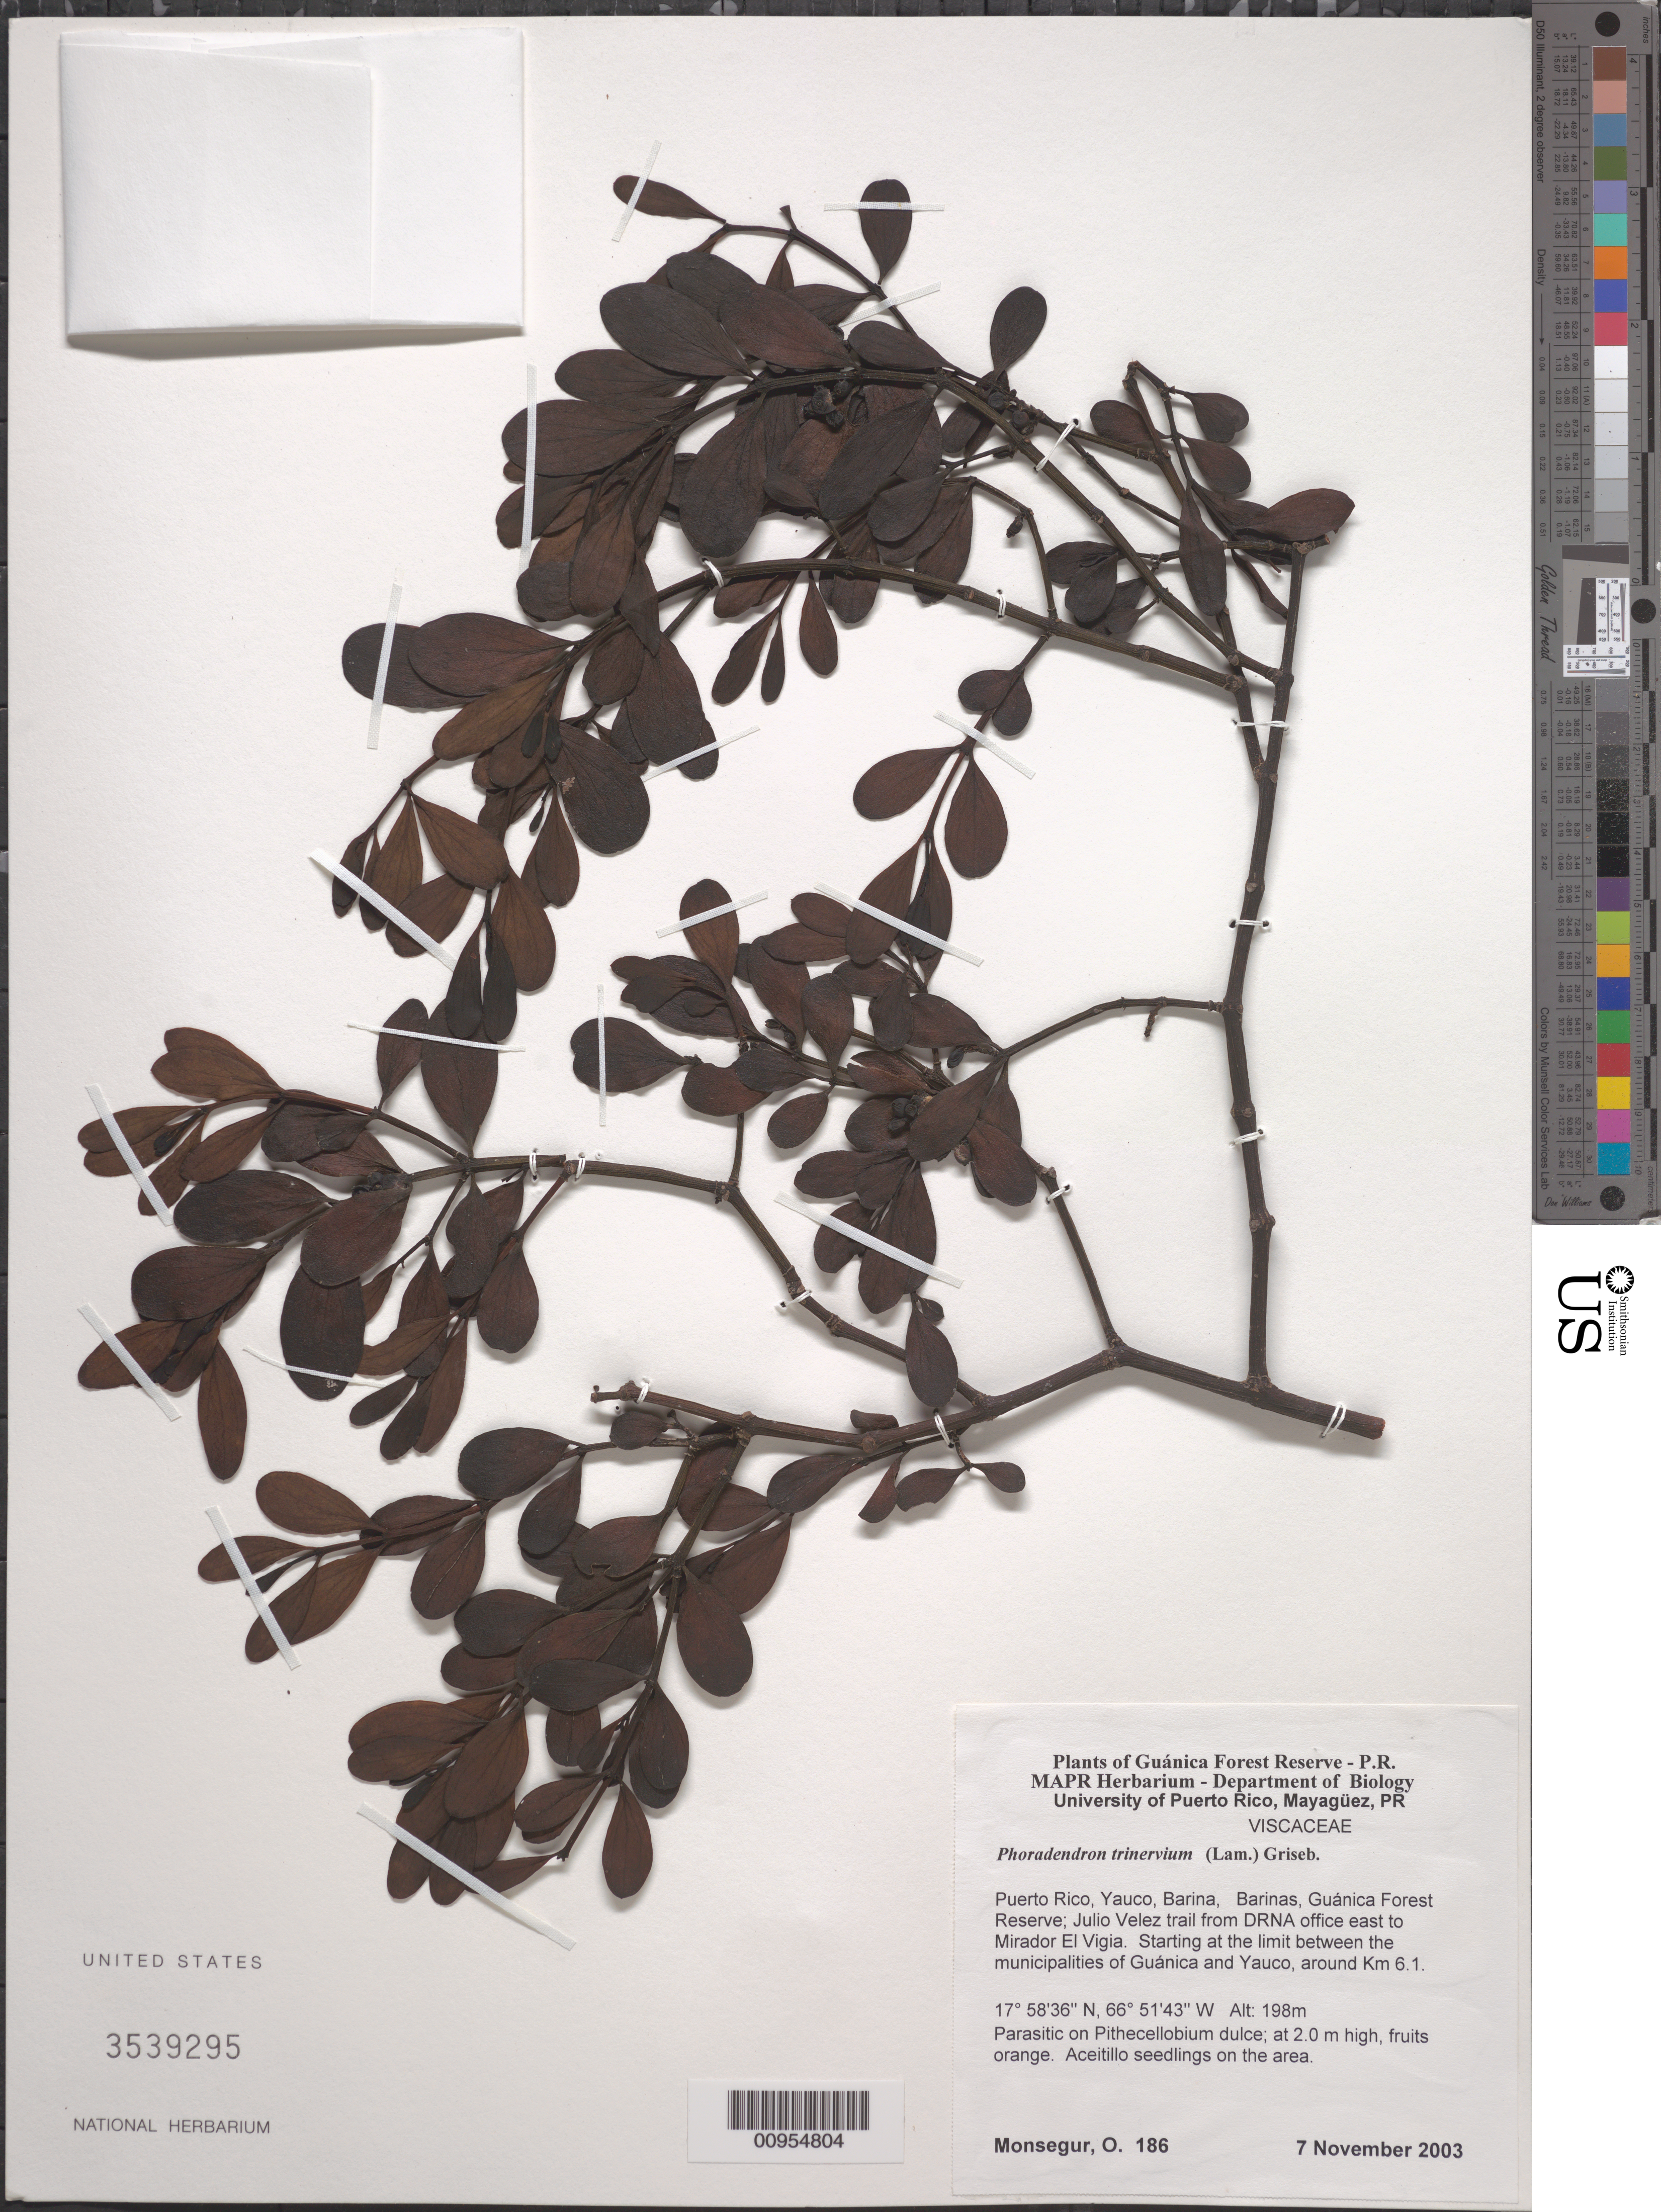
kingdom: Plantae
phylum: Tracheophyta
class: Magnoliopsida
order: Santalales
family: Viscaceae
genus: Phoradendron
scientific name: Phoradendron trinervium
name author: (Lam.) Griseb.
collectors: O. Monsegur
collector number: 186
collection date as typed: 07 Nov 2003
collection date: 2003-11-07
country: Puerto Rico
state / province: Yauco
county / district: Barina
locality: Guánica Forest Reserve; Barinas, Julio Vélez trail from DRNA office east to Mirador El Vigia. Starting at the limit between the municipalities of Guánica and Yauco.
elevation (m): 198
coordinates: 17.58355, 66.5143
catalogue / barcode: US 3539295